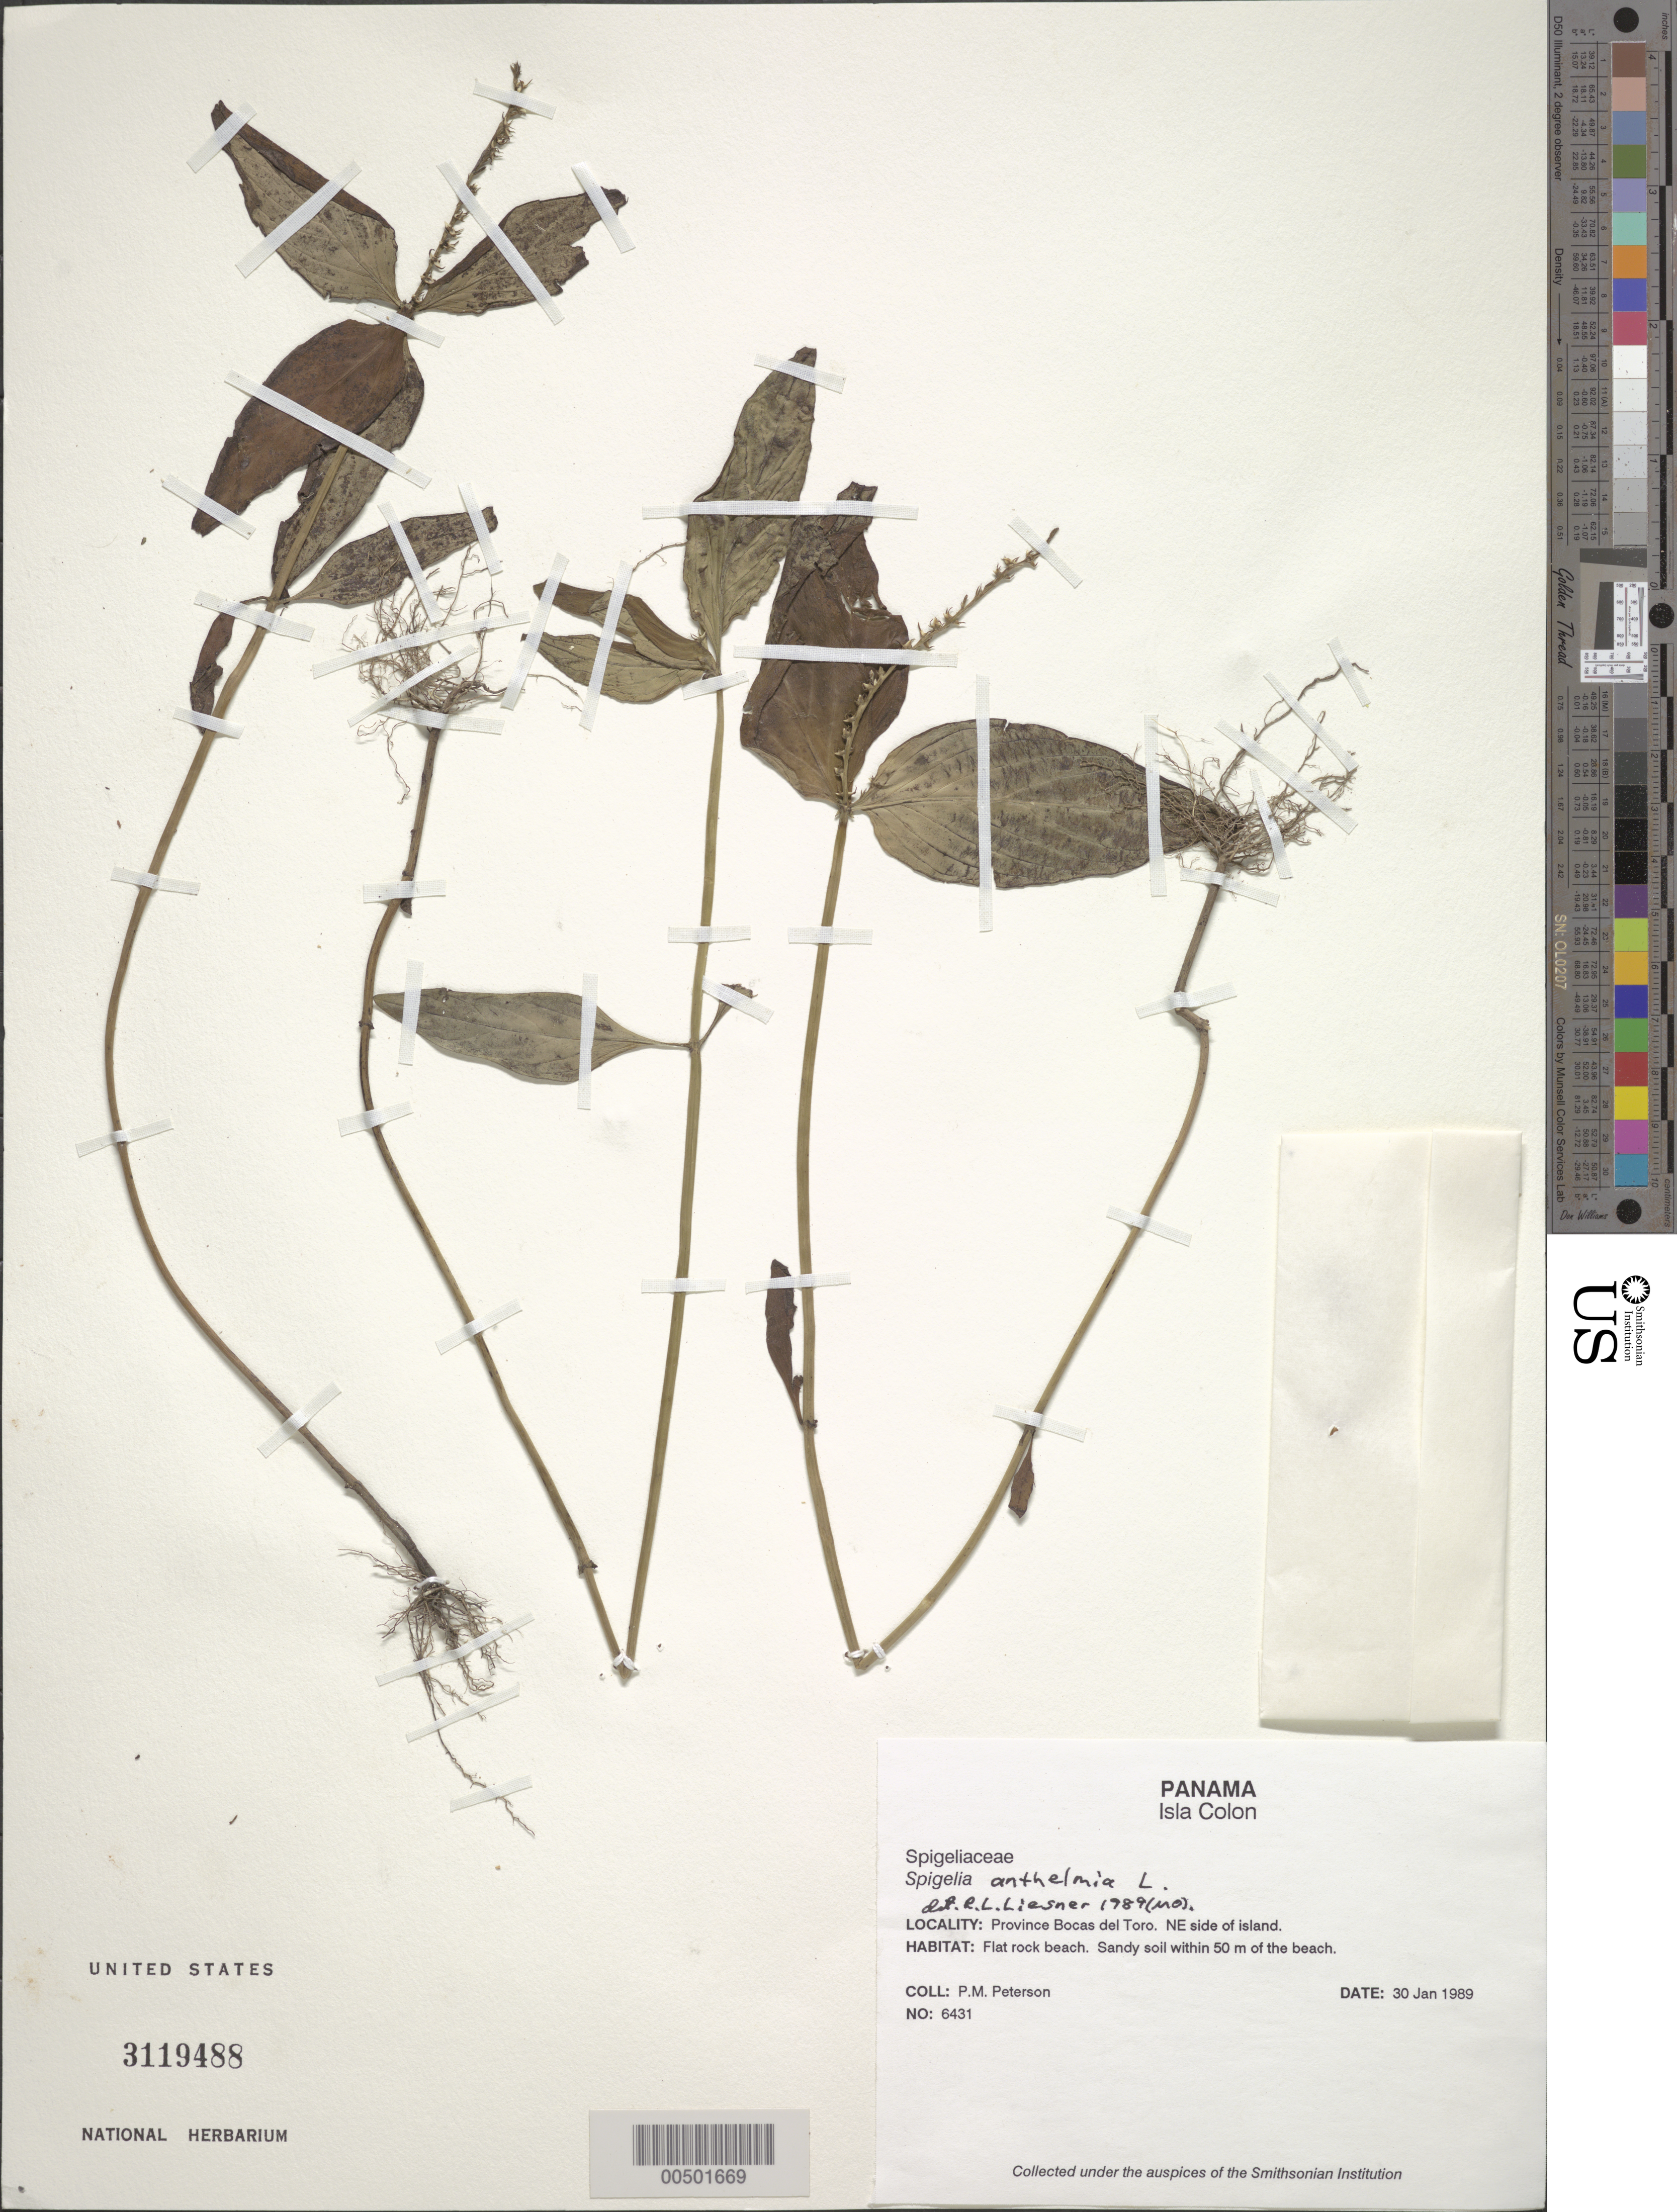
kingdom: Plantae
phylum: Tracheophyta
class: Magnoliopsida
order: Gentianales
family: Loganiaceae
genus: Spigelia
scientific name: Spigelia anthelmia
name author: L.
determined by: Liesner, R. L.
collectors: P. M. Peterson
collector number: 06431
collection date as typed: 30 Jan 1989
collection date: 1989-01-30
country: Panama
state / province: Bocas del Toro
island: Colón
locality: Isla Colon, NEside of Island.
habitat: Flat rock beach. Sandy soil within 50 m of the beach.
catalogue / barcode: US 3119488